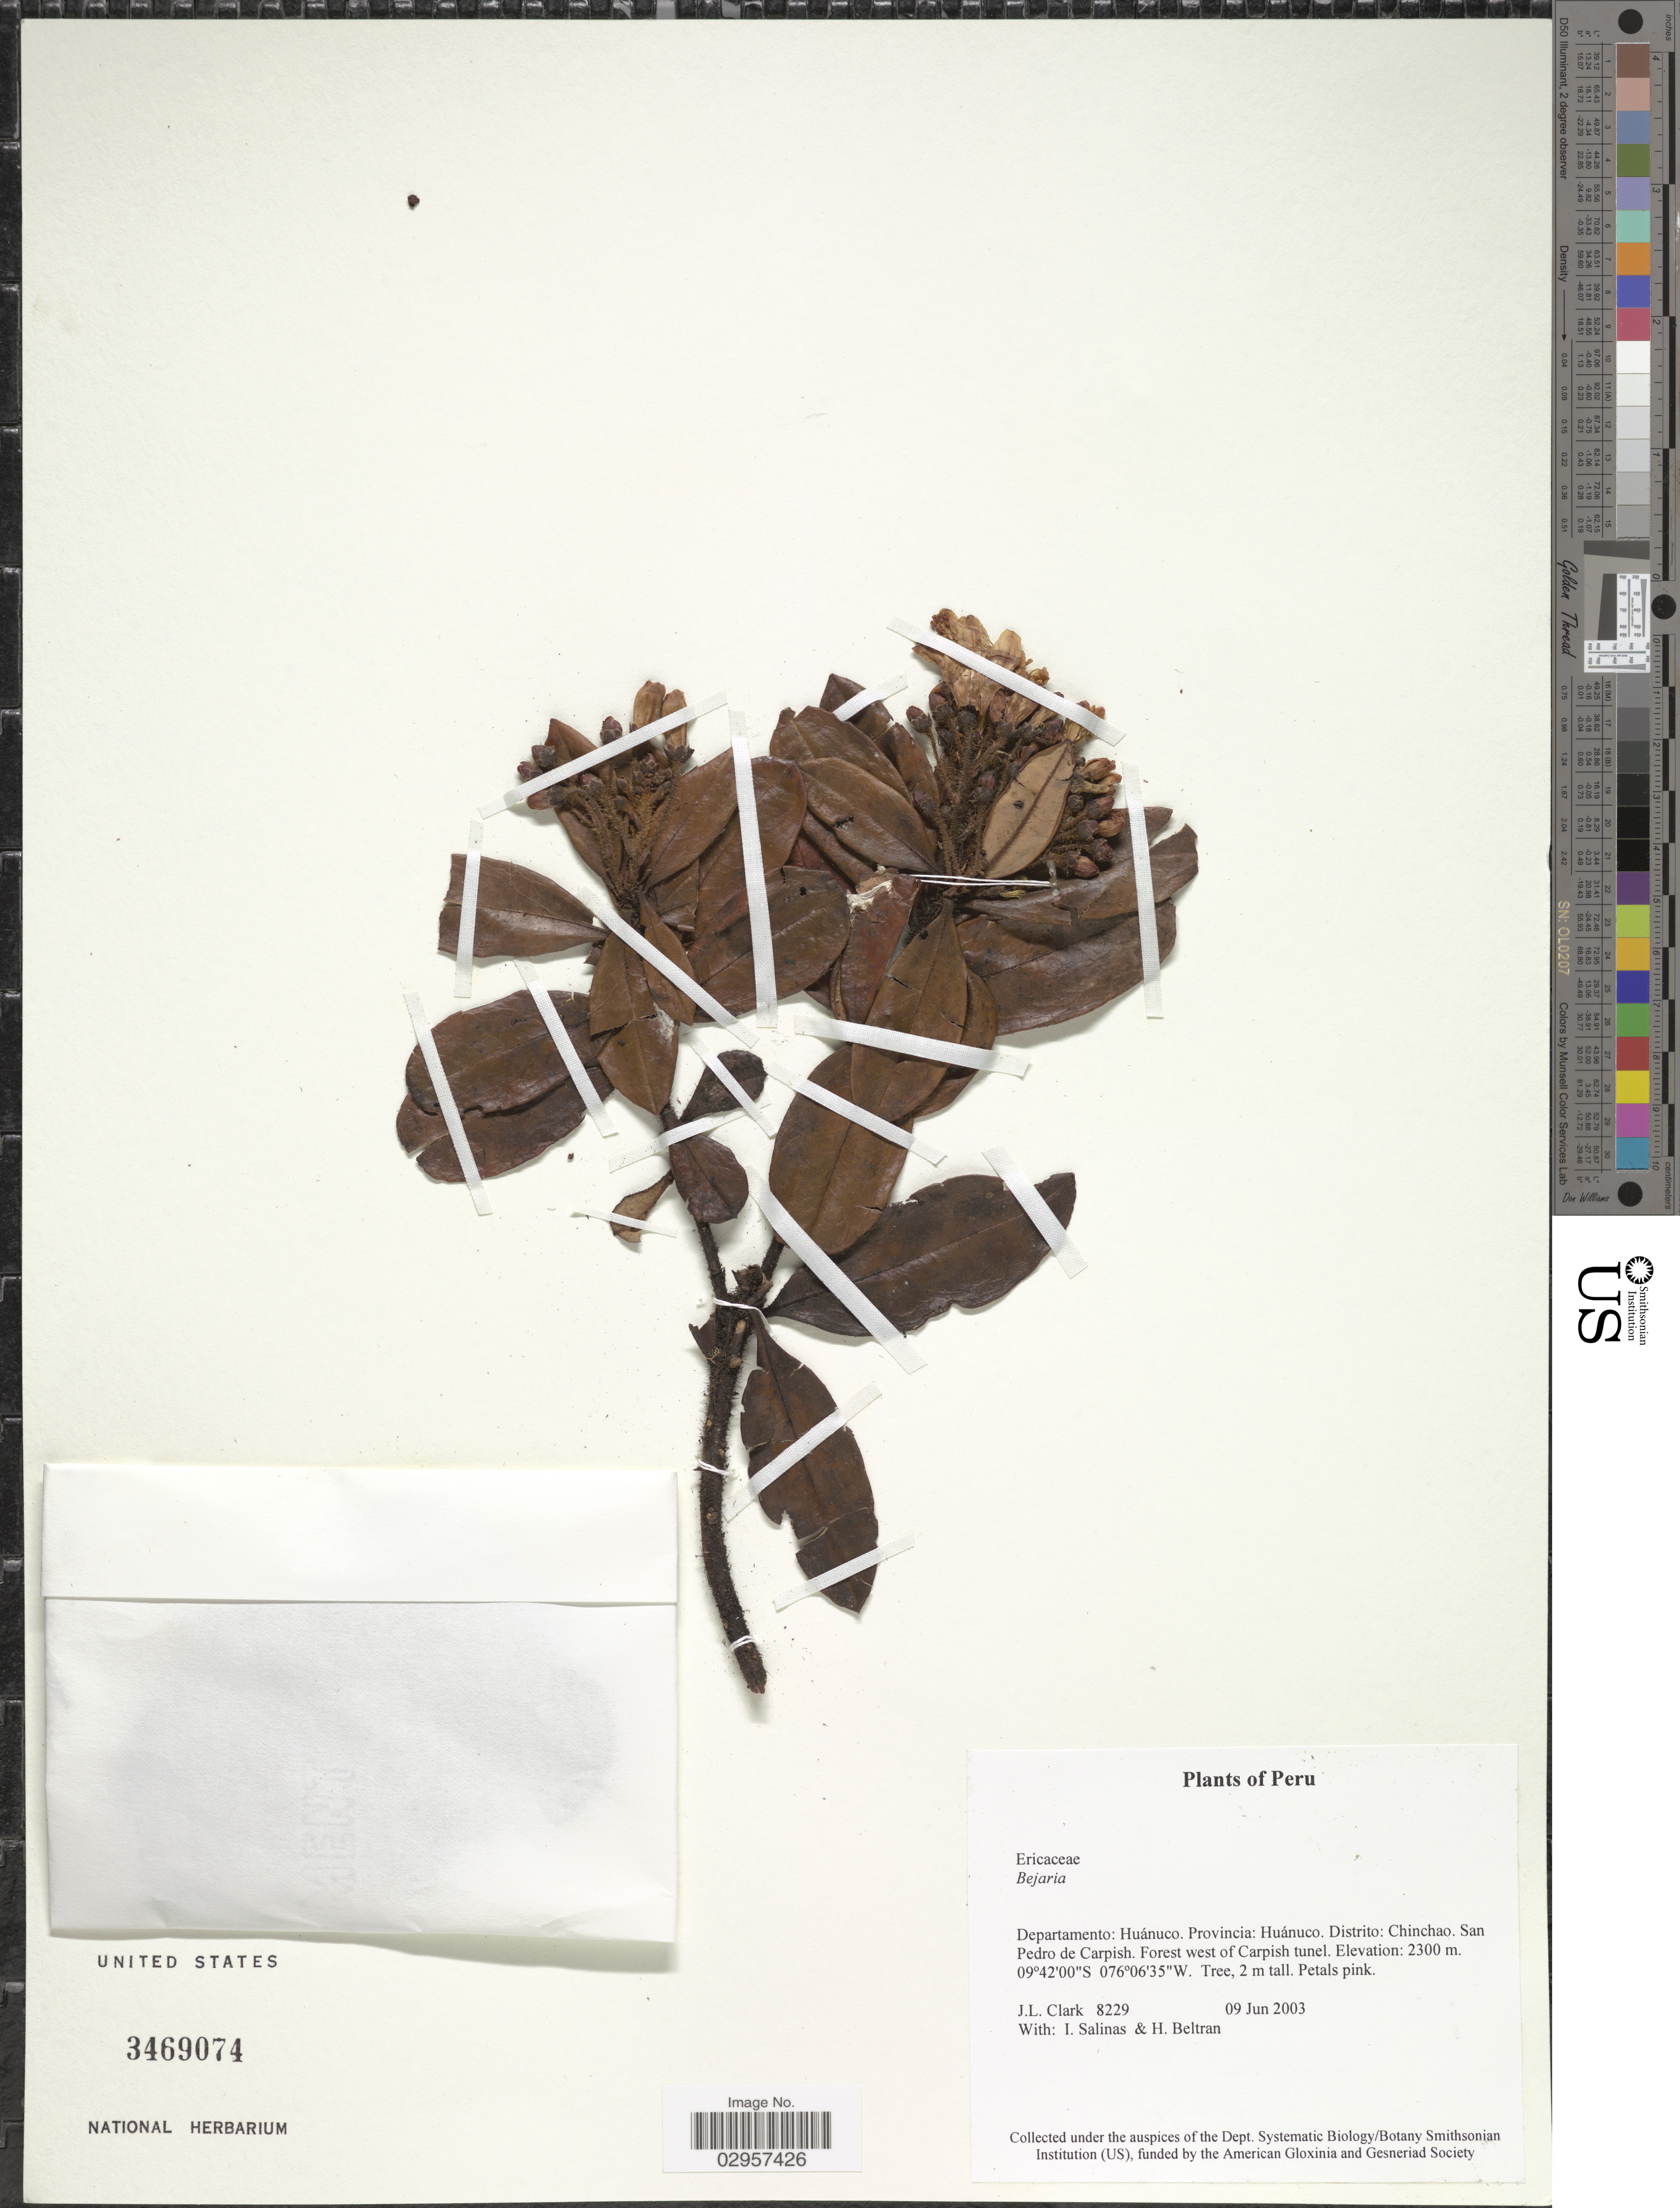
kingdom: Plantae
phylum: Tracheophyta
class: Magnoliopsida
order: Ericales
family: Ericaceae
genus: Befaria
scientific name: Befaria sp.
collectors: J. L. Clark, I. Salinas & H. Beltran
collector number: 8229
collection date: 2003-06-09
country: Peru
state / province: Huánuco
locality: Provincia: Huánuco, Distrito: Chinchao, San Pedro de Carpish, Forest west of Carpish tunel.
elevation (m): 2300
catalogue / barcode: US 3469074